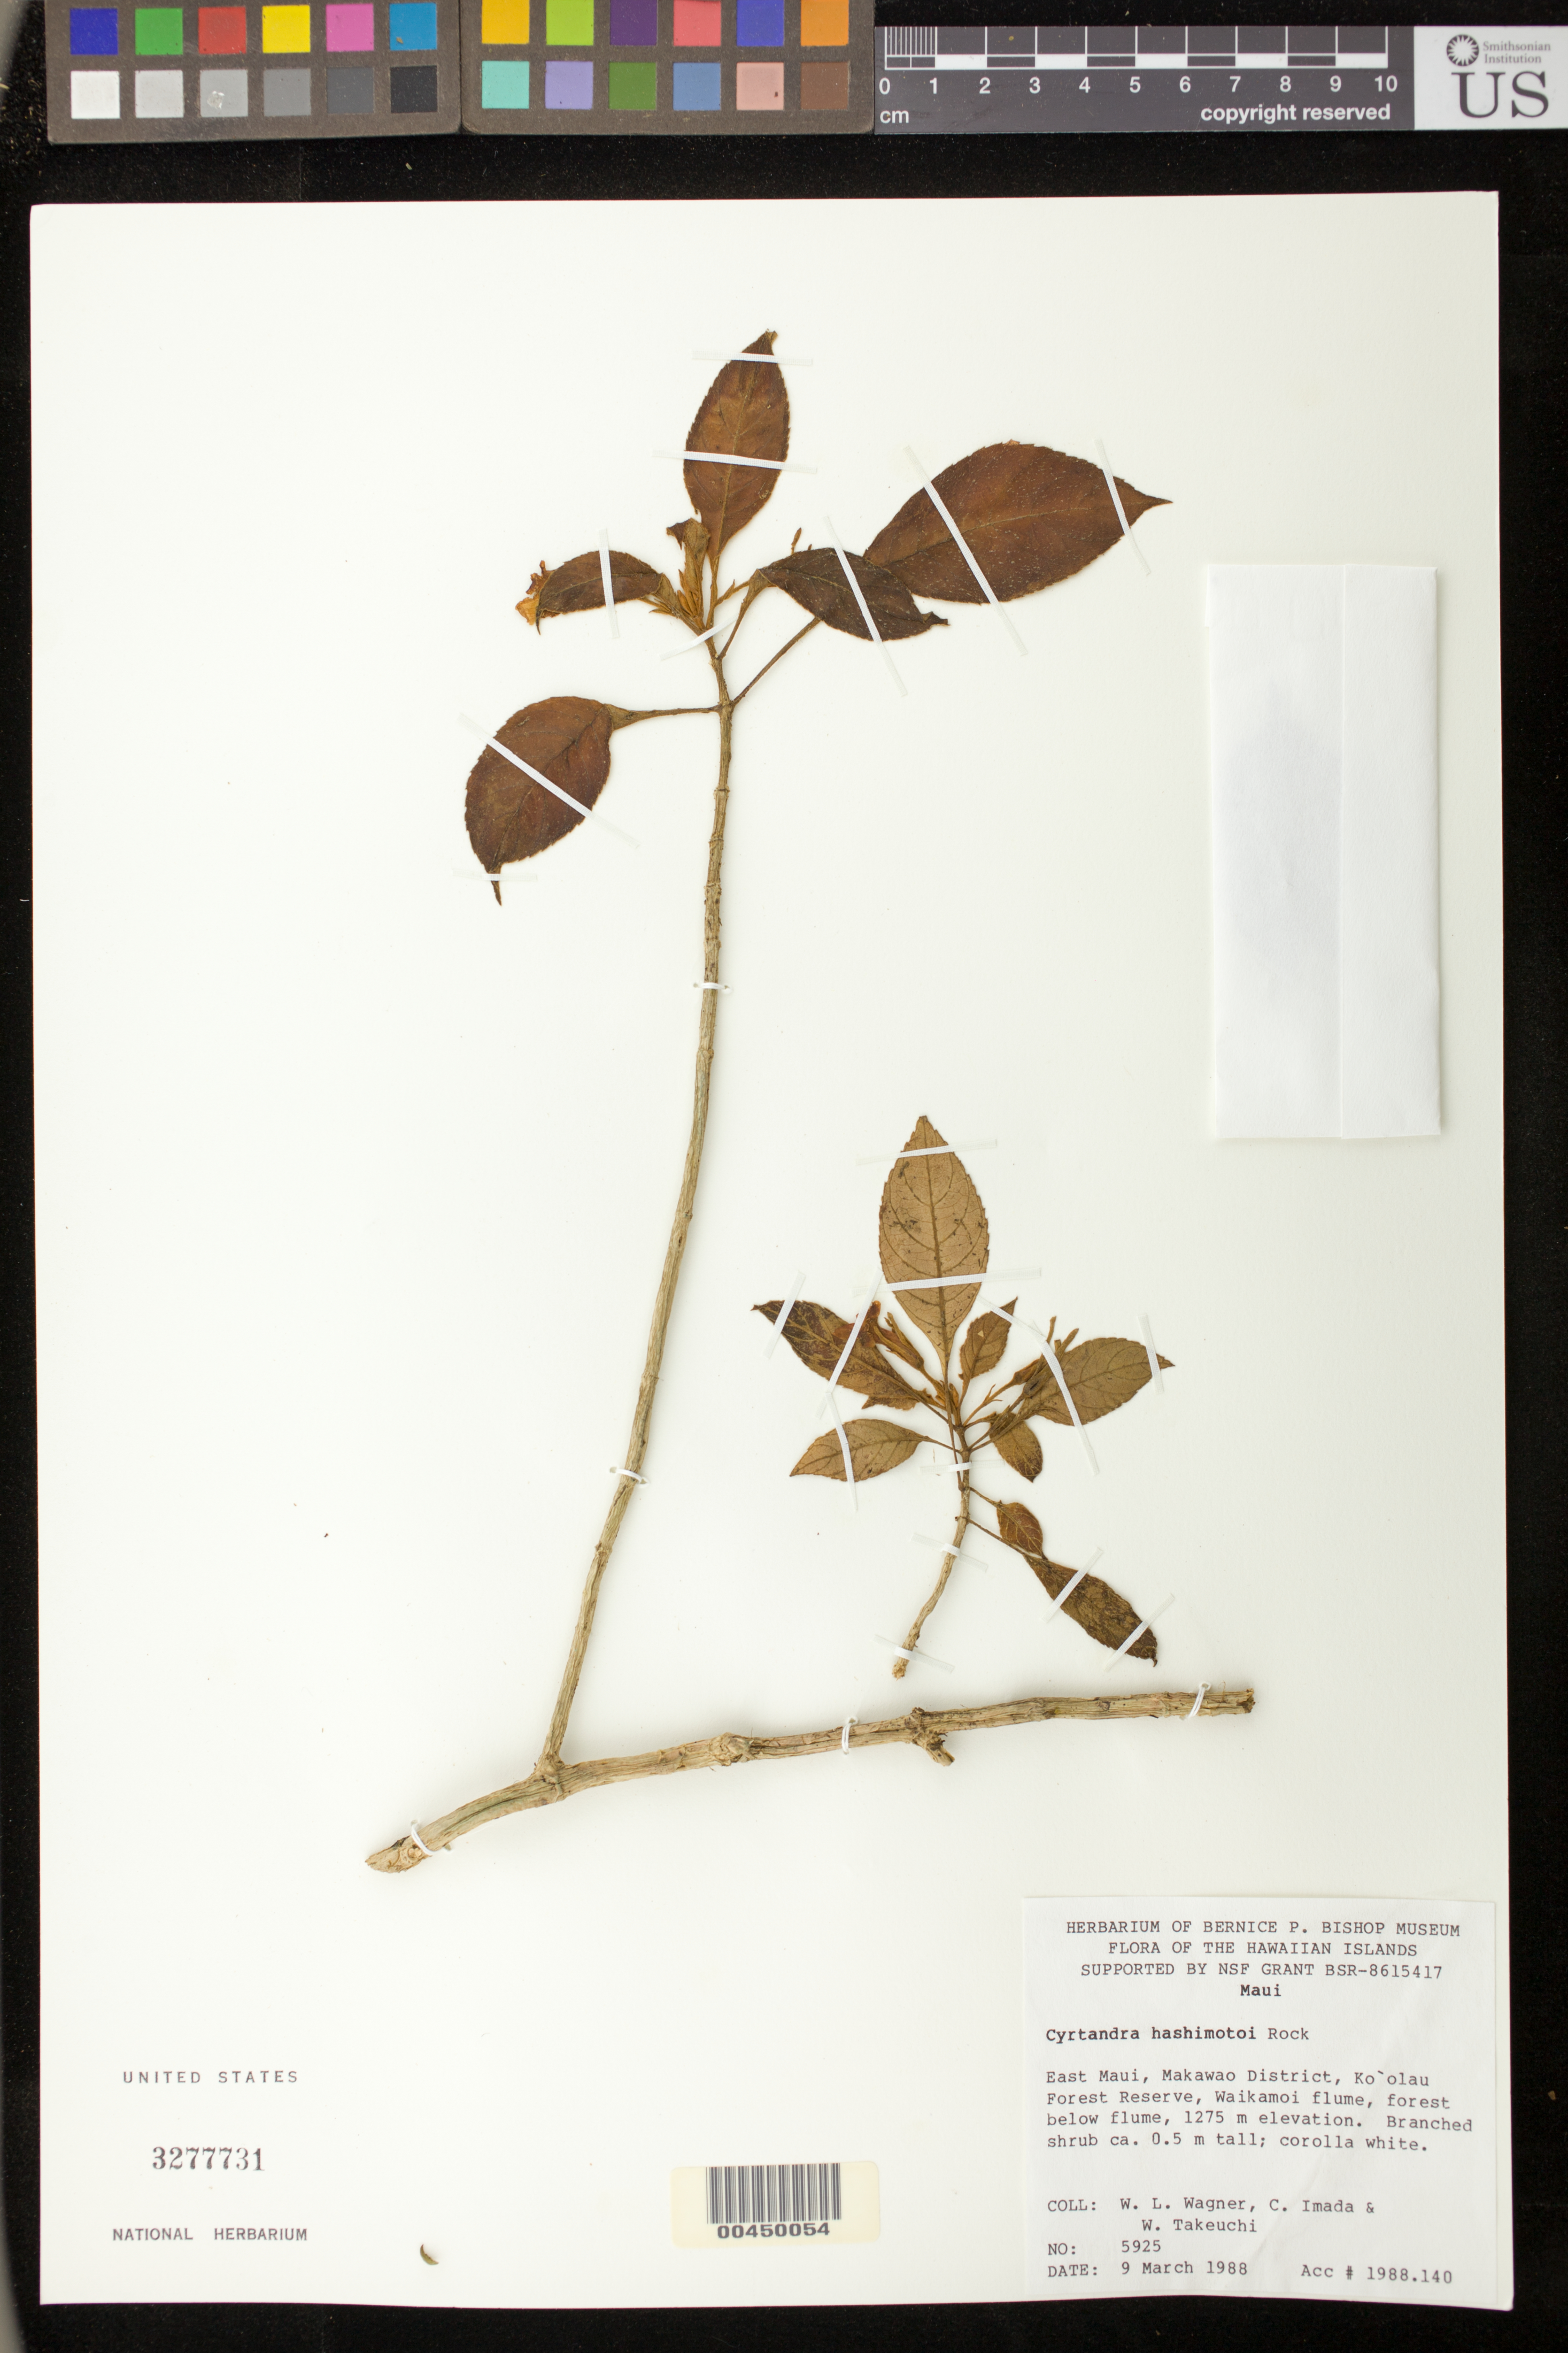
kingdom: Plantae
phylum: Tracheophyta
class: Magnoliopsida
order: Lamiales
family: Gesneriaceae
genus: Cyrtandra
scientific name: Cyrtandra hashimotoi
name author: Rock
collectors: W. L. Wagner, C. Imada & W. N. Takeuchi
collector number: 5925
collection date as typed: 09 Mar 1988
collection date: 1988-03-09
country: United States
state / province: Hawaii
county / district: Maui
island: Maui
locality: East maui, Makawao Dist, Koolau Forest Reserve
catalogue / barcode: US 3277731